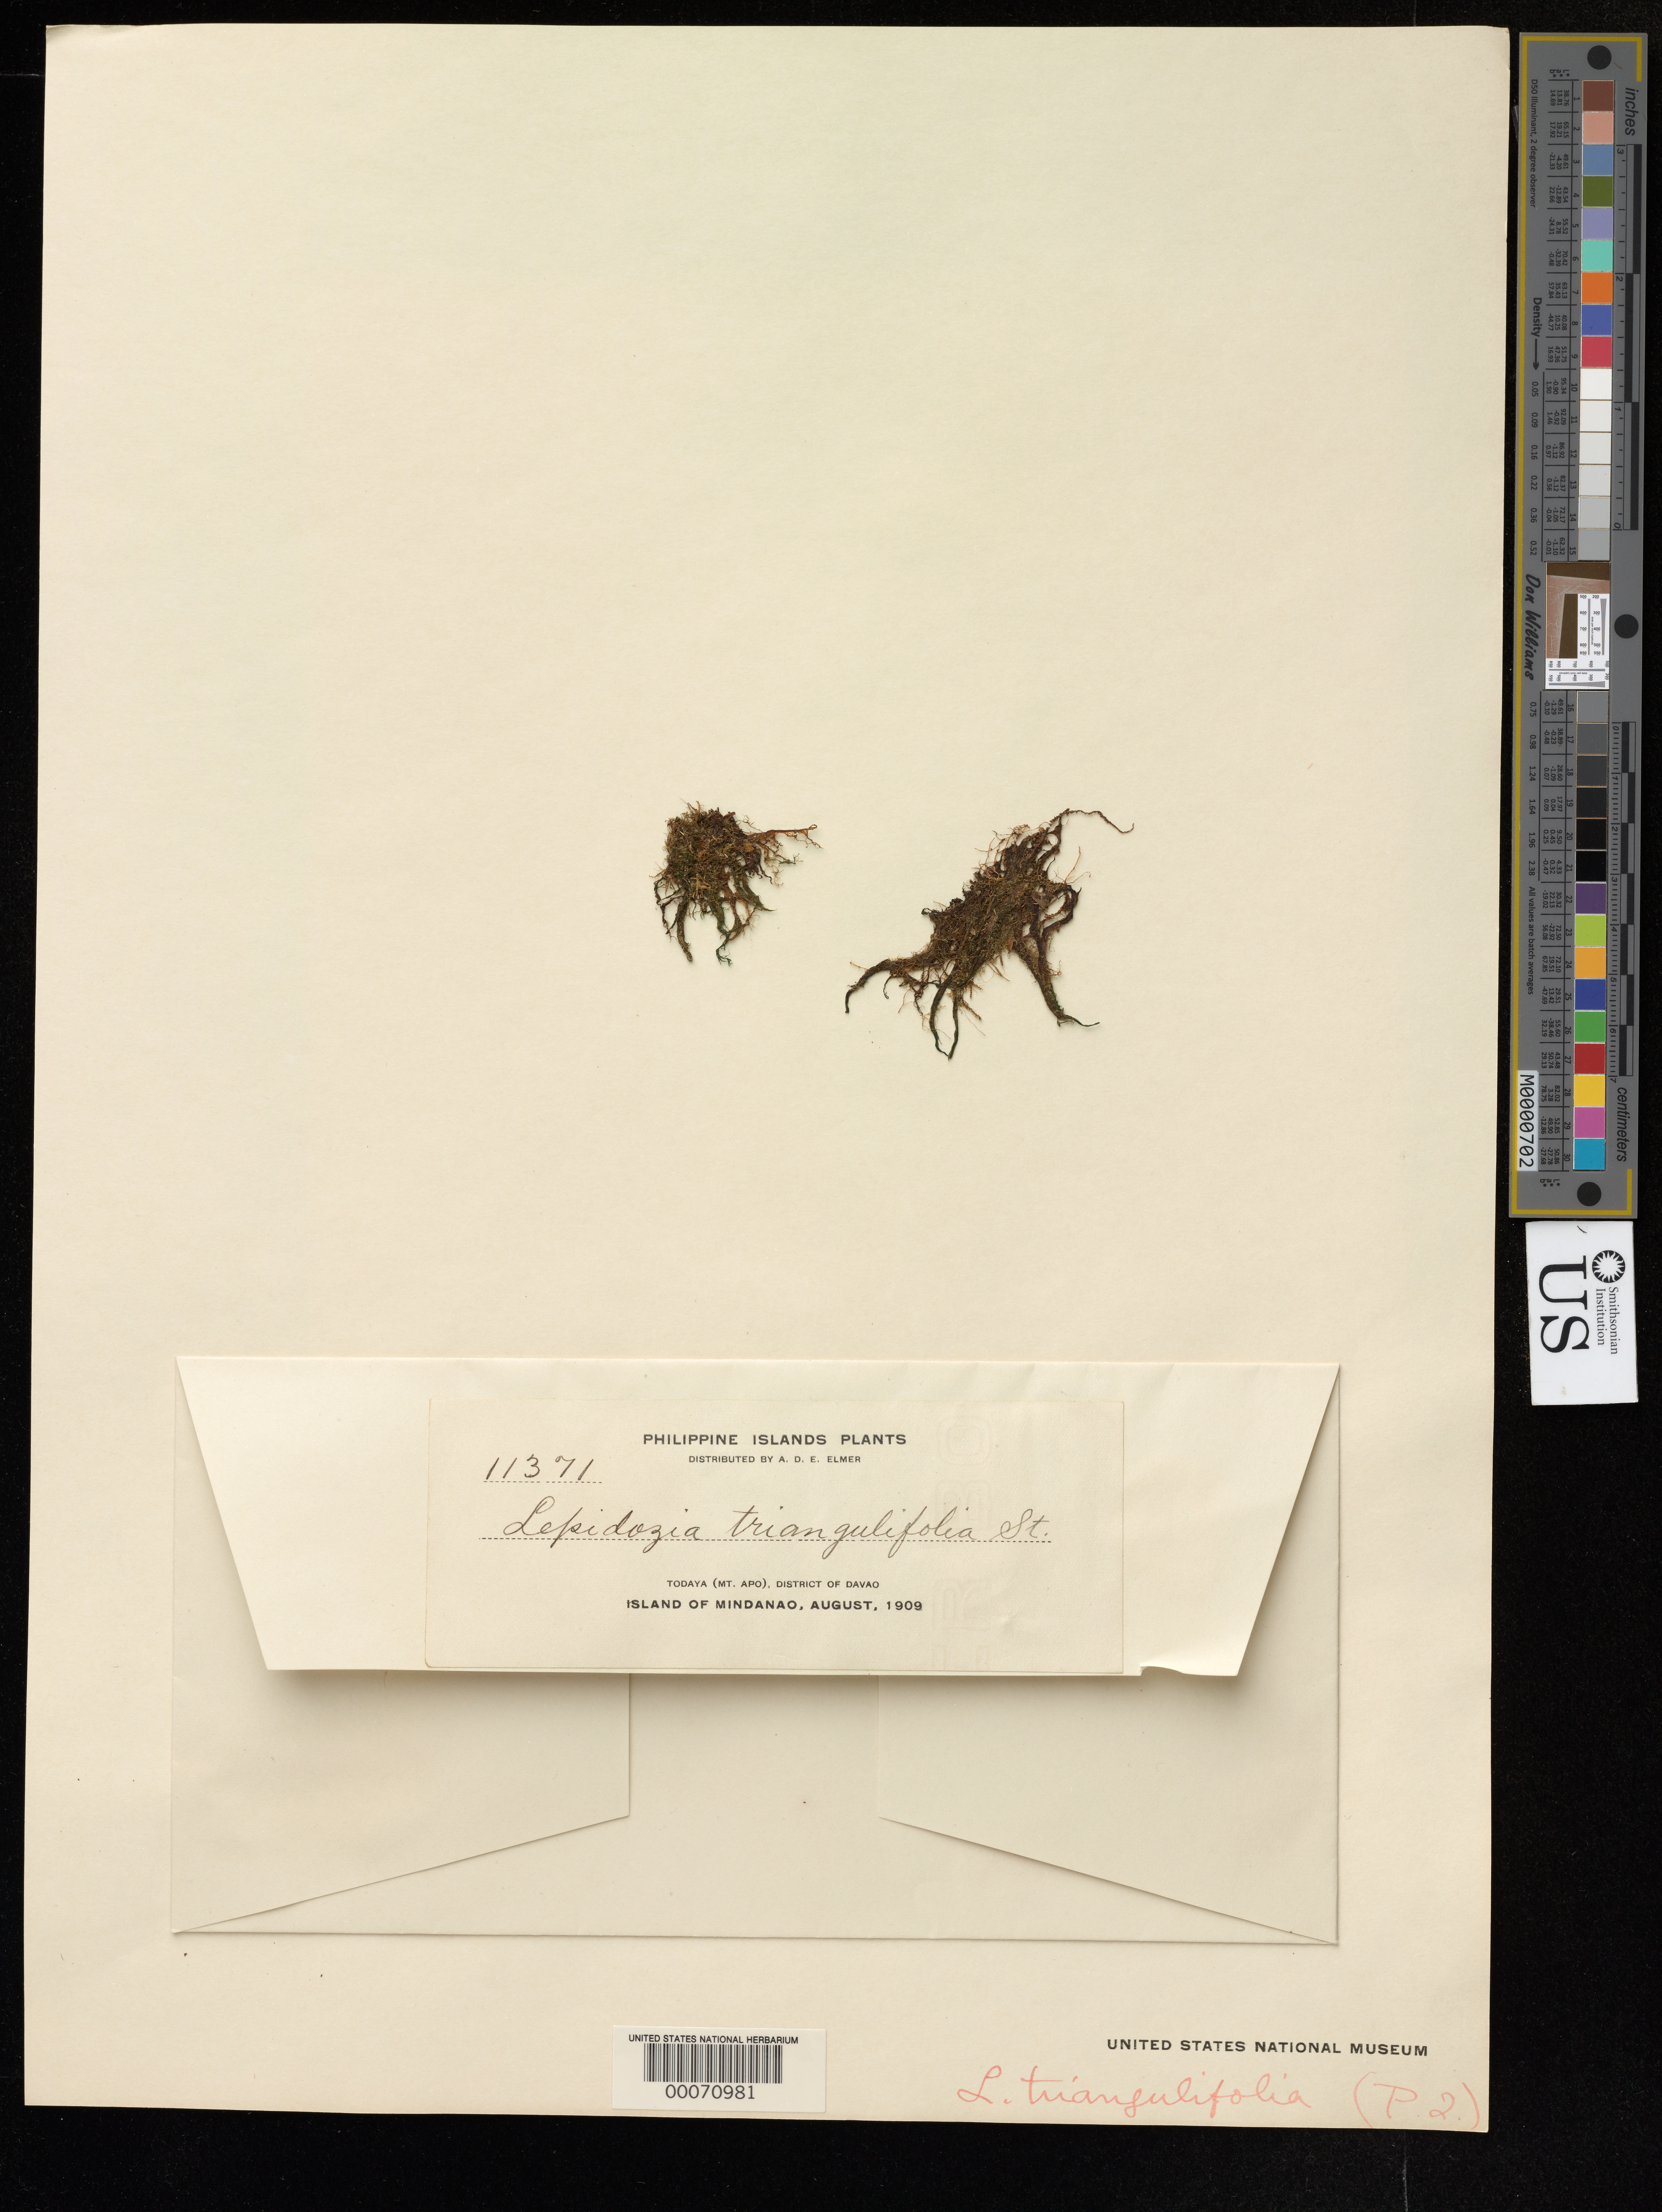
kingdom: Plantae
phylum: Marchantiophyta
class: Jungermanniopsida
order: Jungermanniales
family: Lepidoziaceae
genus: Lepidozia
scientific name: Lepidozia triangulifolia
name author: Steph.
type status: Type Collection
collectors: A. D. E. Elmer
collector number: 11371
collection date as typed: Aug 1909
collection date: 1909-08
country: Philippines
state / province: Davao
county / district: Davao del Sur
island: Mindanao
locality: Todaya (Mt. Apo).